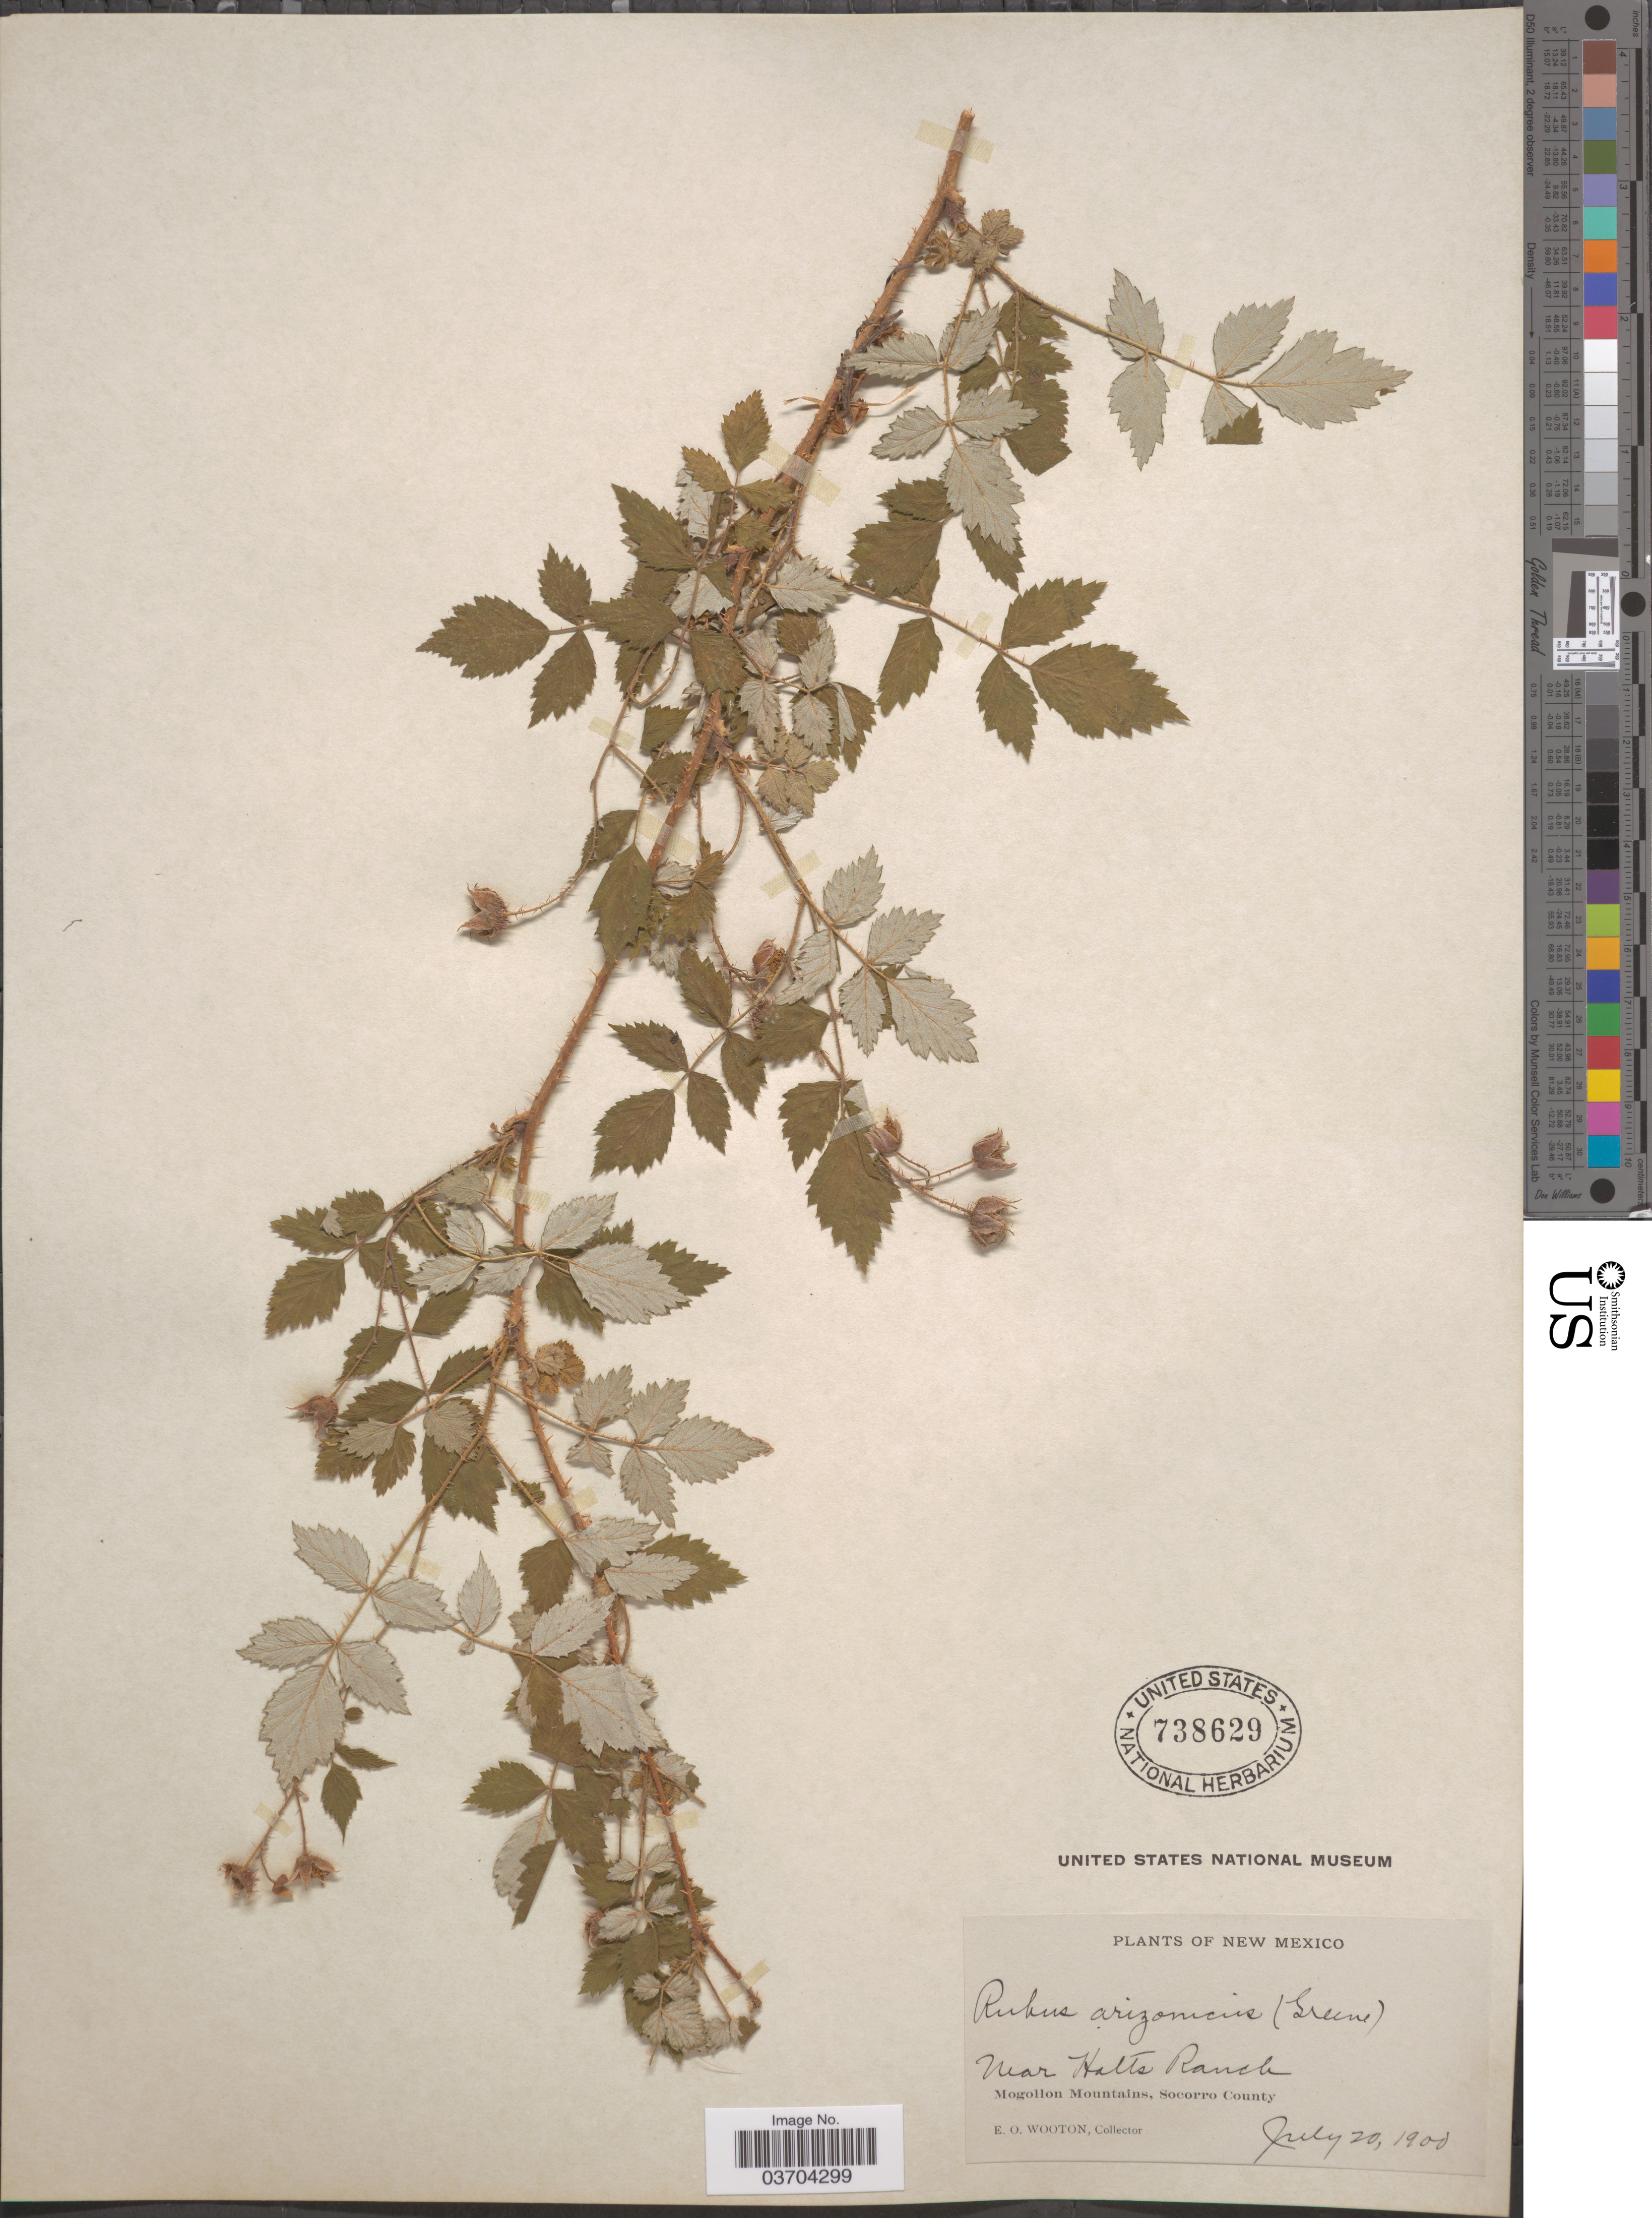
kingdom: Plantae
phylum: Tracheophyta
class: Magnoliopsida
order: Rosales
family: Rosaceae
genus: Rubus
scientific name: Rubus arizonicus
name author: (Greene) Rydb.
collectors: E. O. Wooton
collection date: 1900-07-20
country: United States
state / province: New Mexico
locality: Near Halts Ranch. Mogollon Mountains. Socorro County.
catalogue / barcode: US 738629